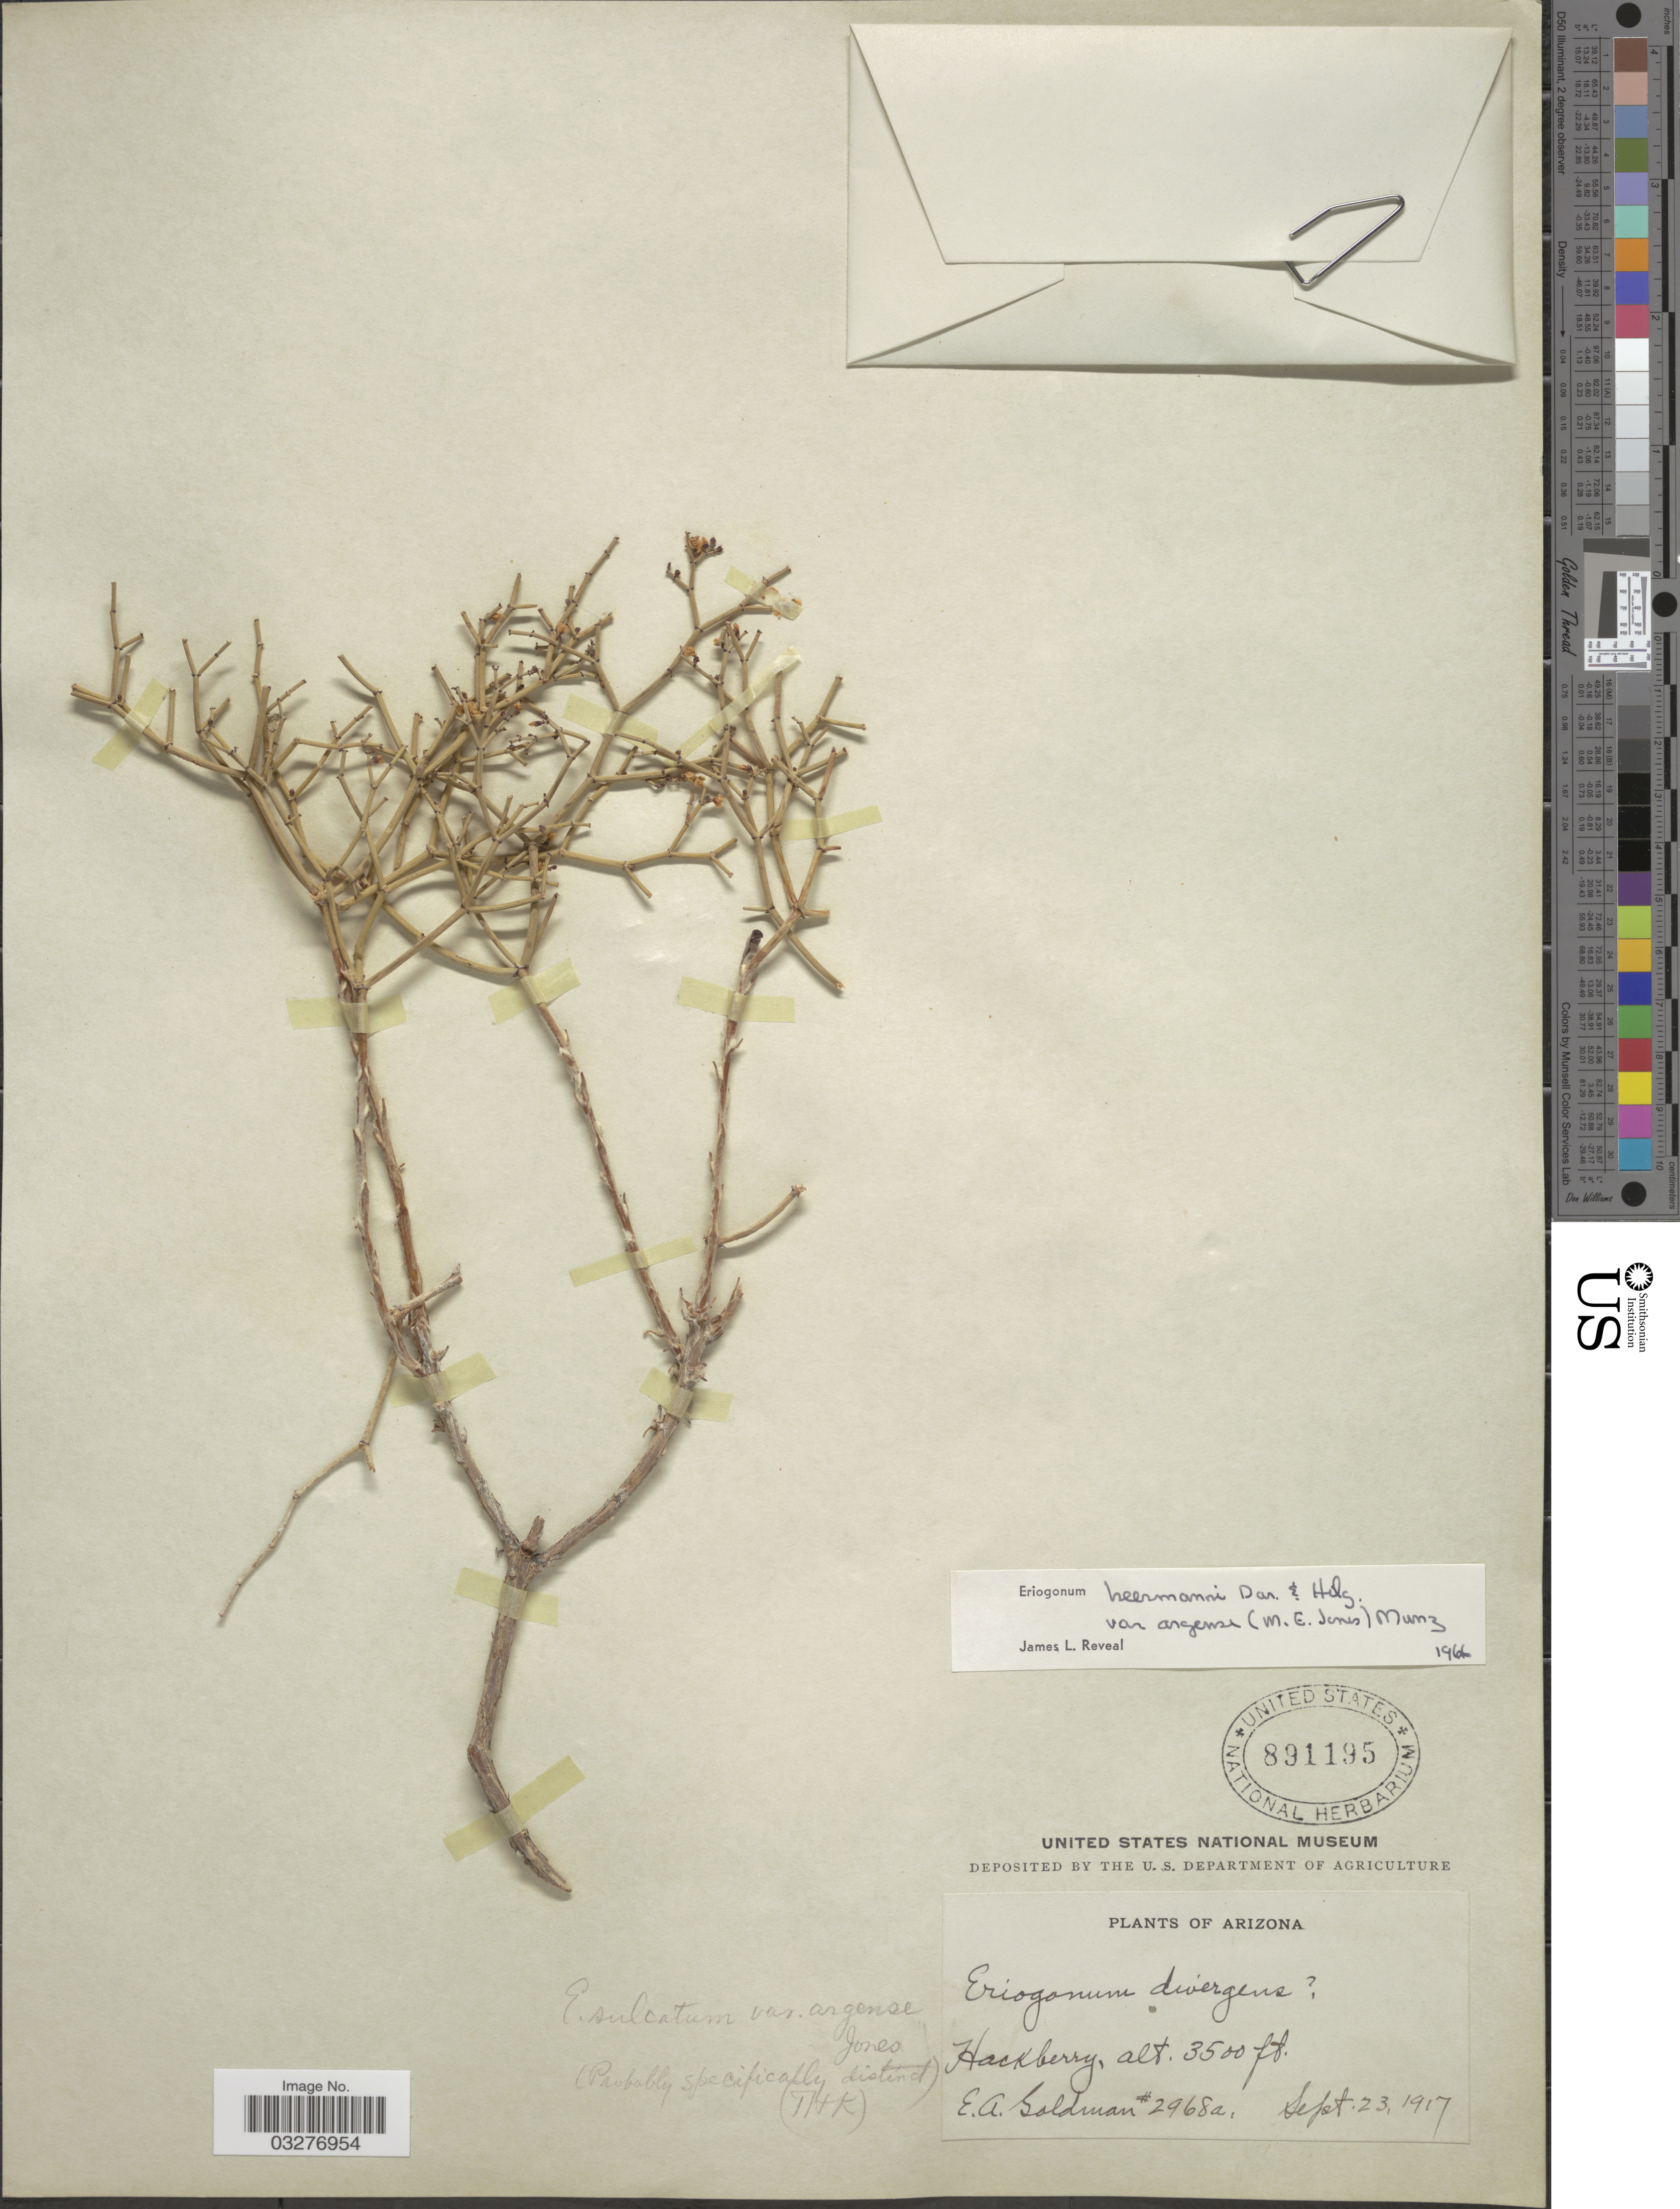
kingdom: Plantae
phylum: Tracheophyta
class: Magnoliopsida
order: Caryophyllales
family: Polygonaceae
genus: Eriogonum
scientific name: Eriogonum heermannii var. argense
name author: (M.E. Jones) Munz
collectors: E. A. Goldman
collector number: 2968a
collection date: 1917-09-23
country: United States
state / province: Arizona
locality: Hackberry.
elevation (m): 1067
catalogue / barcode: US 891195